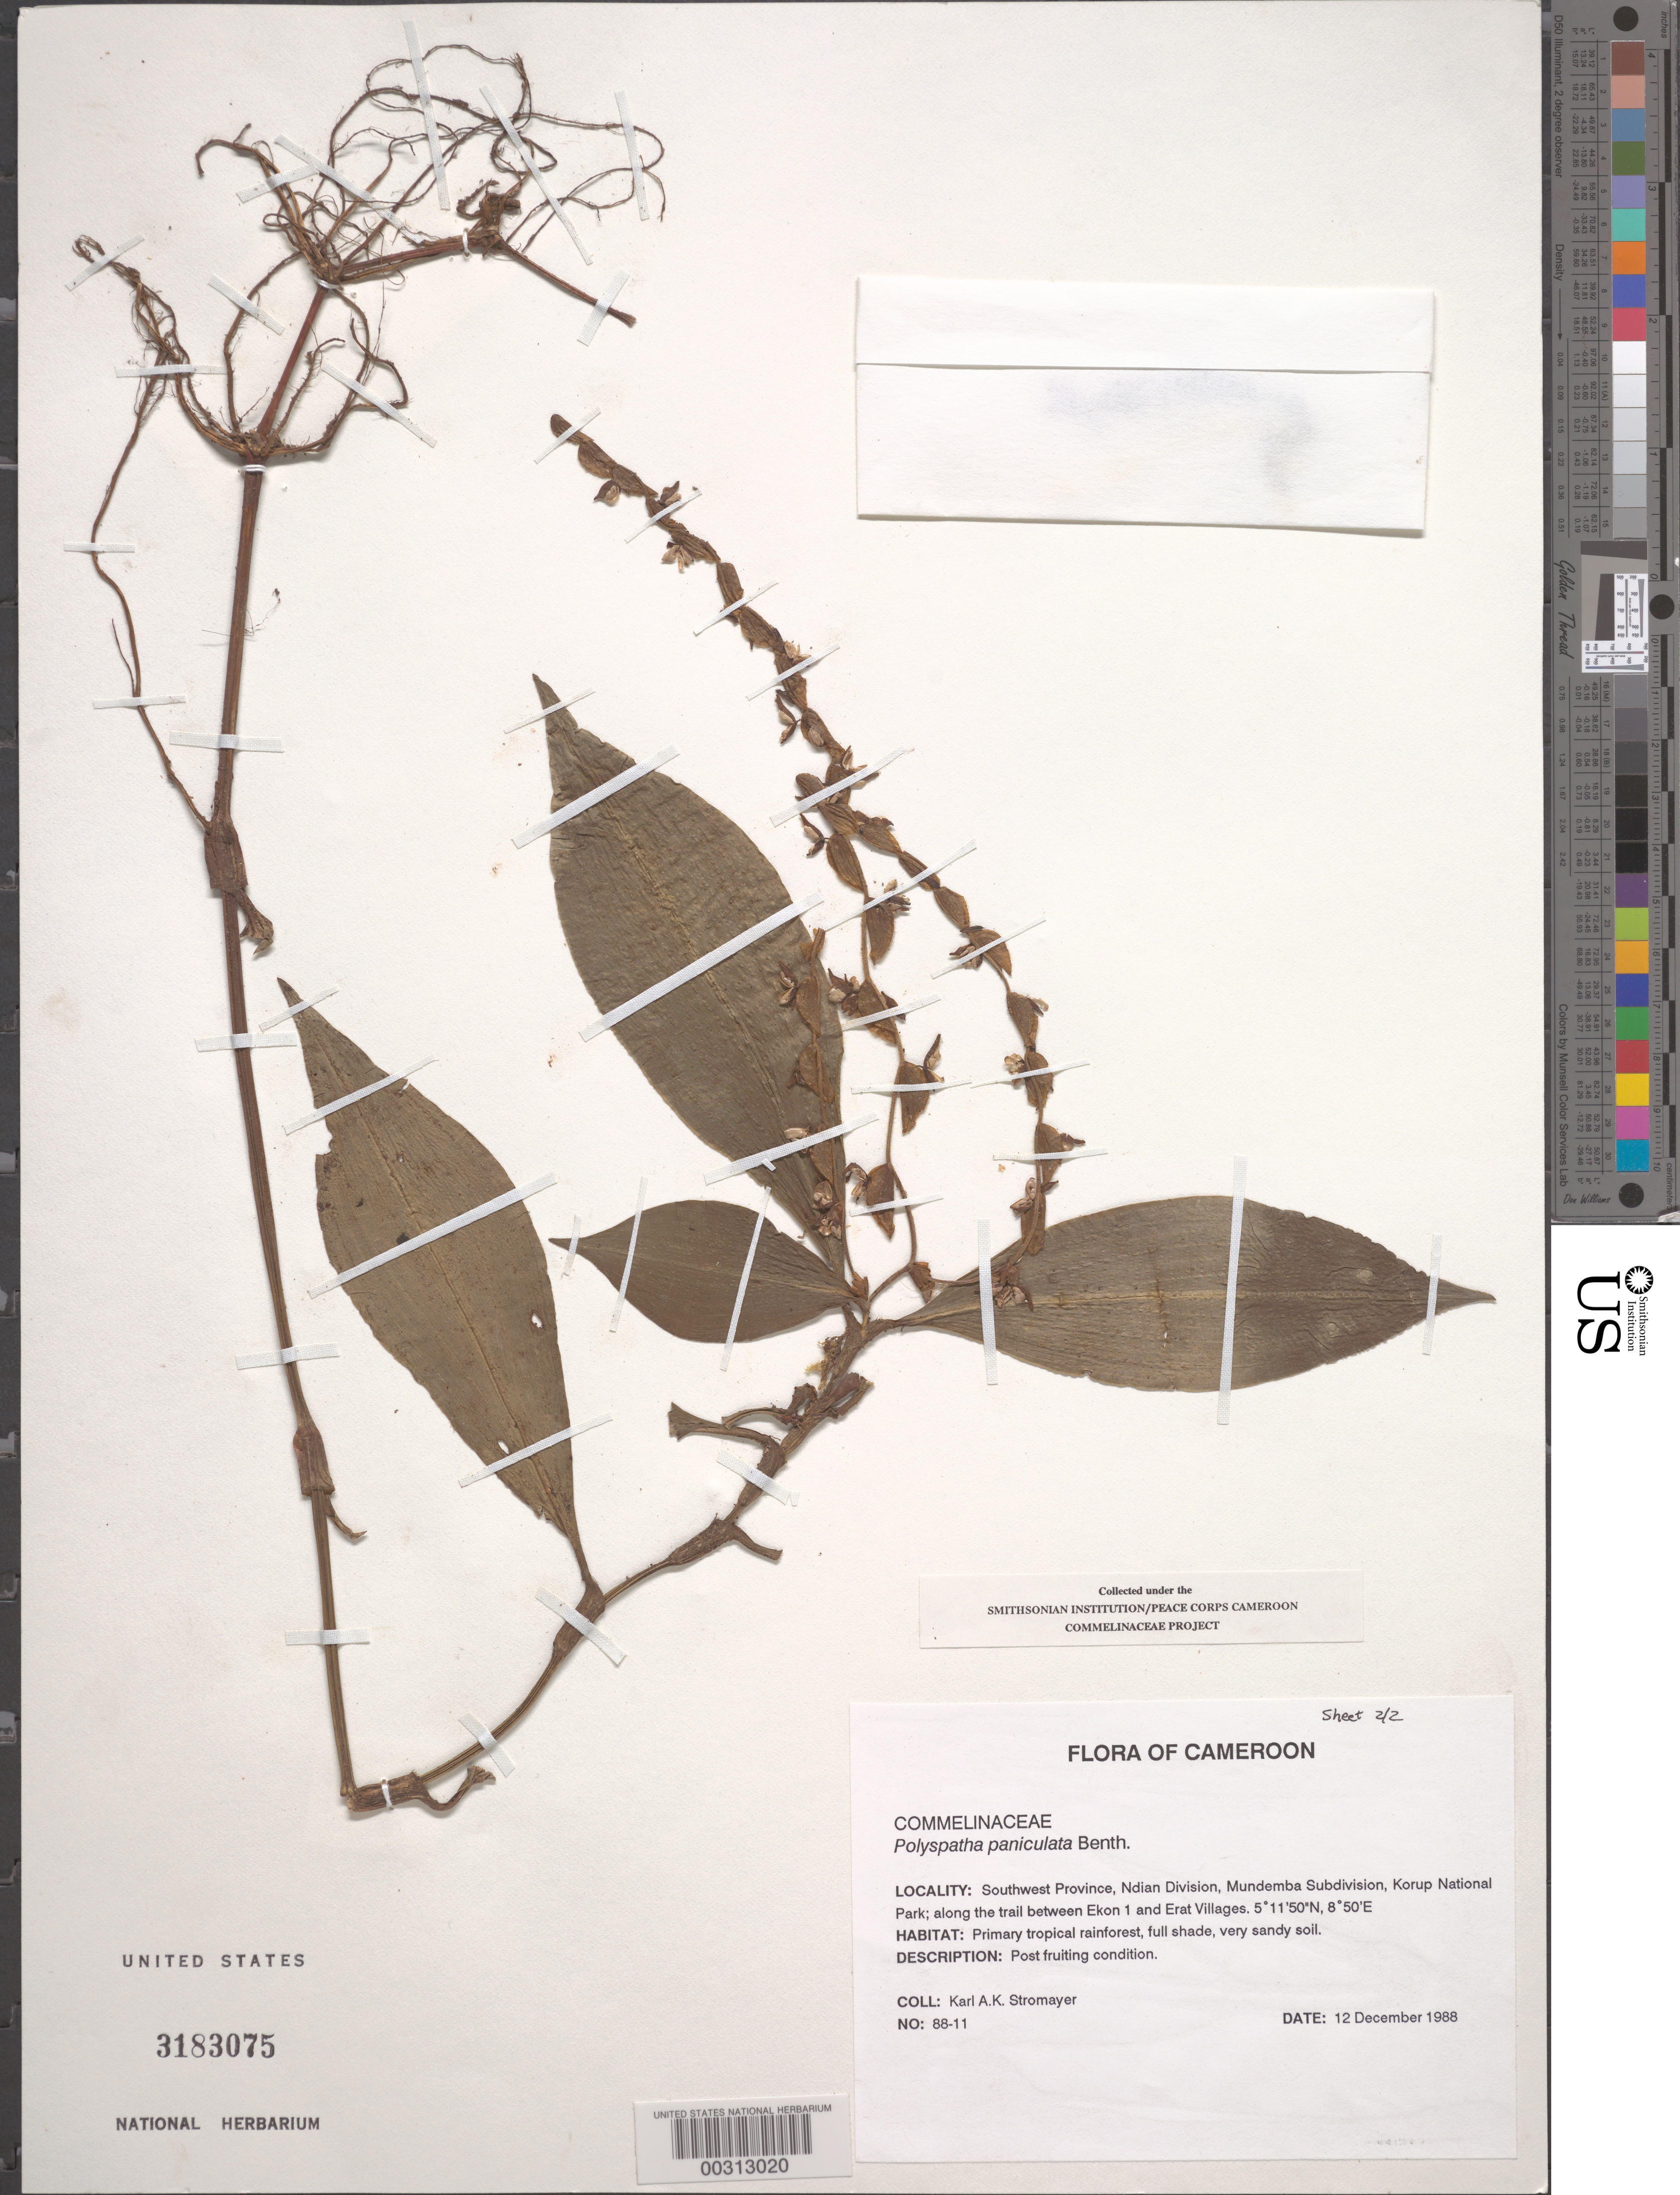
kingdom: Plantae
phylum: Tracheophyta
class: Liliopsida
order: Commelinales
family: Commelinaceae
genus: Polyspatha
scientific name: Polyspatha paniculata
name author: Benth.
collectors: K. A. Stromayer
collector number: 88-11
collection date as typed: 12 Dec 1988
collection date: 1988-12-12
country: Cameroon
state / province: Sud-Ouest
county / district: Ndian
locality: Mundemba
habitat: Primary tropical rainforest, full shade, very sandy soil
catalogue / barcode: US 3183075